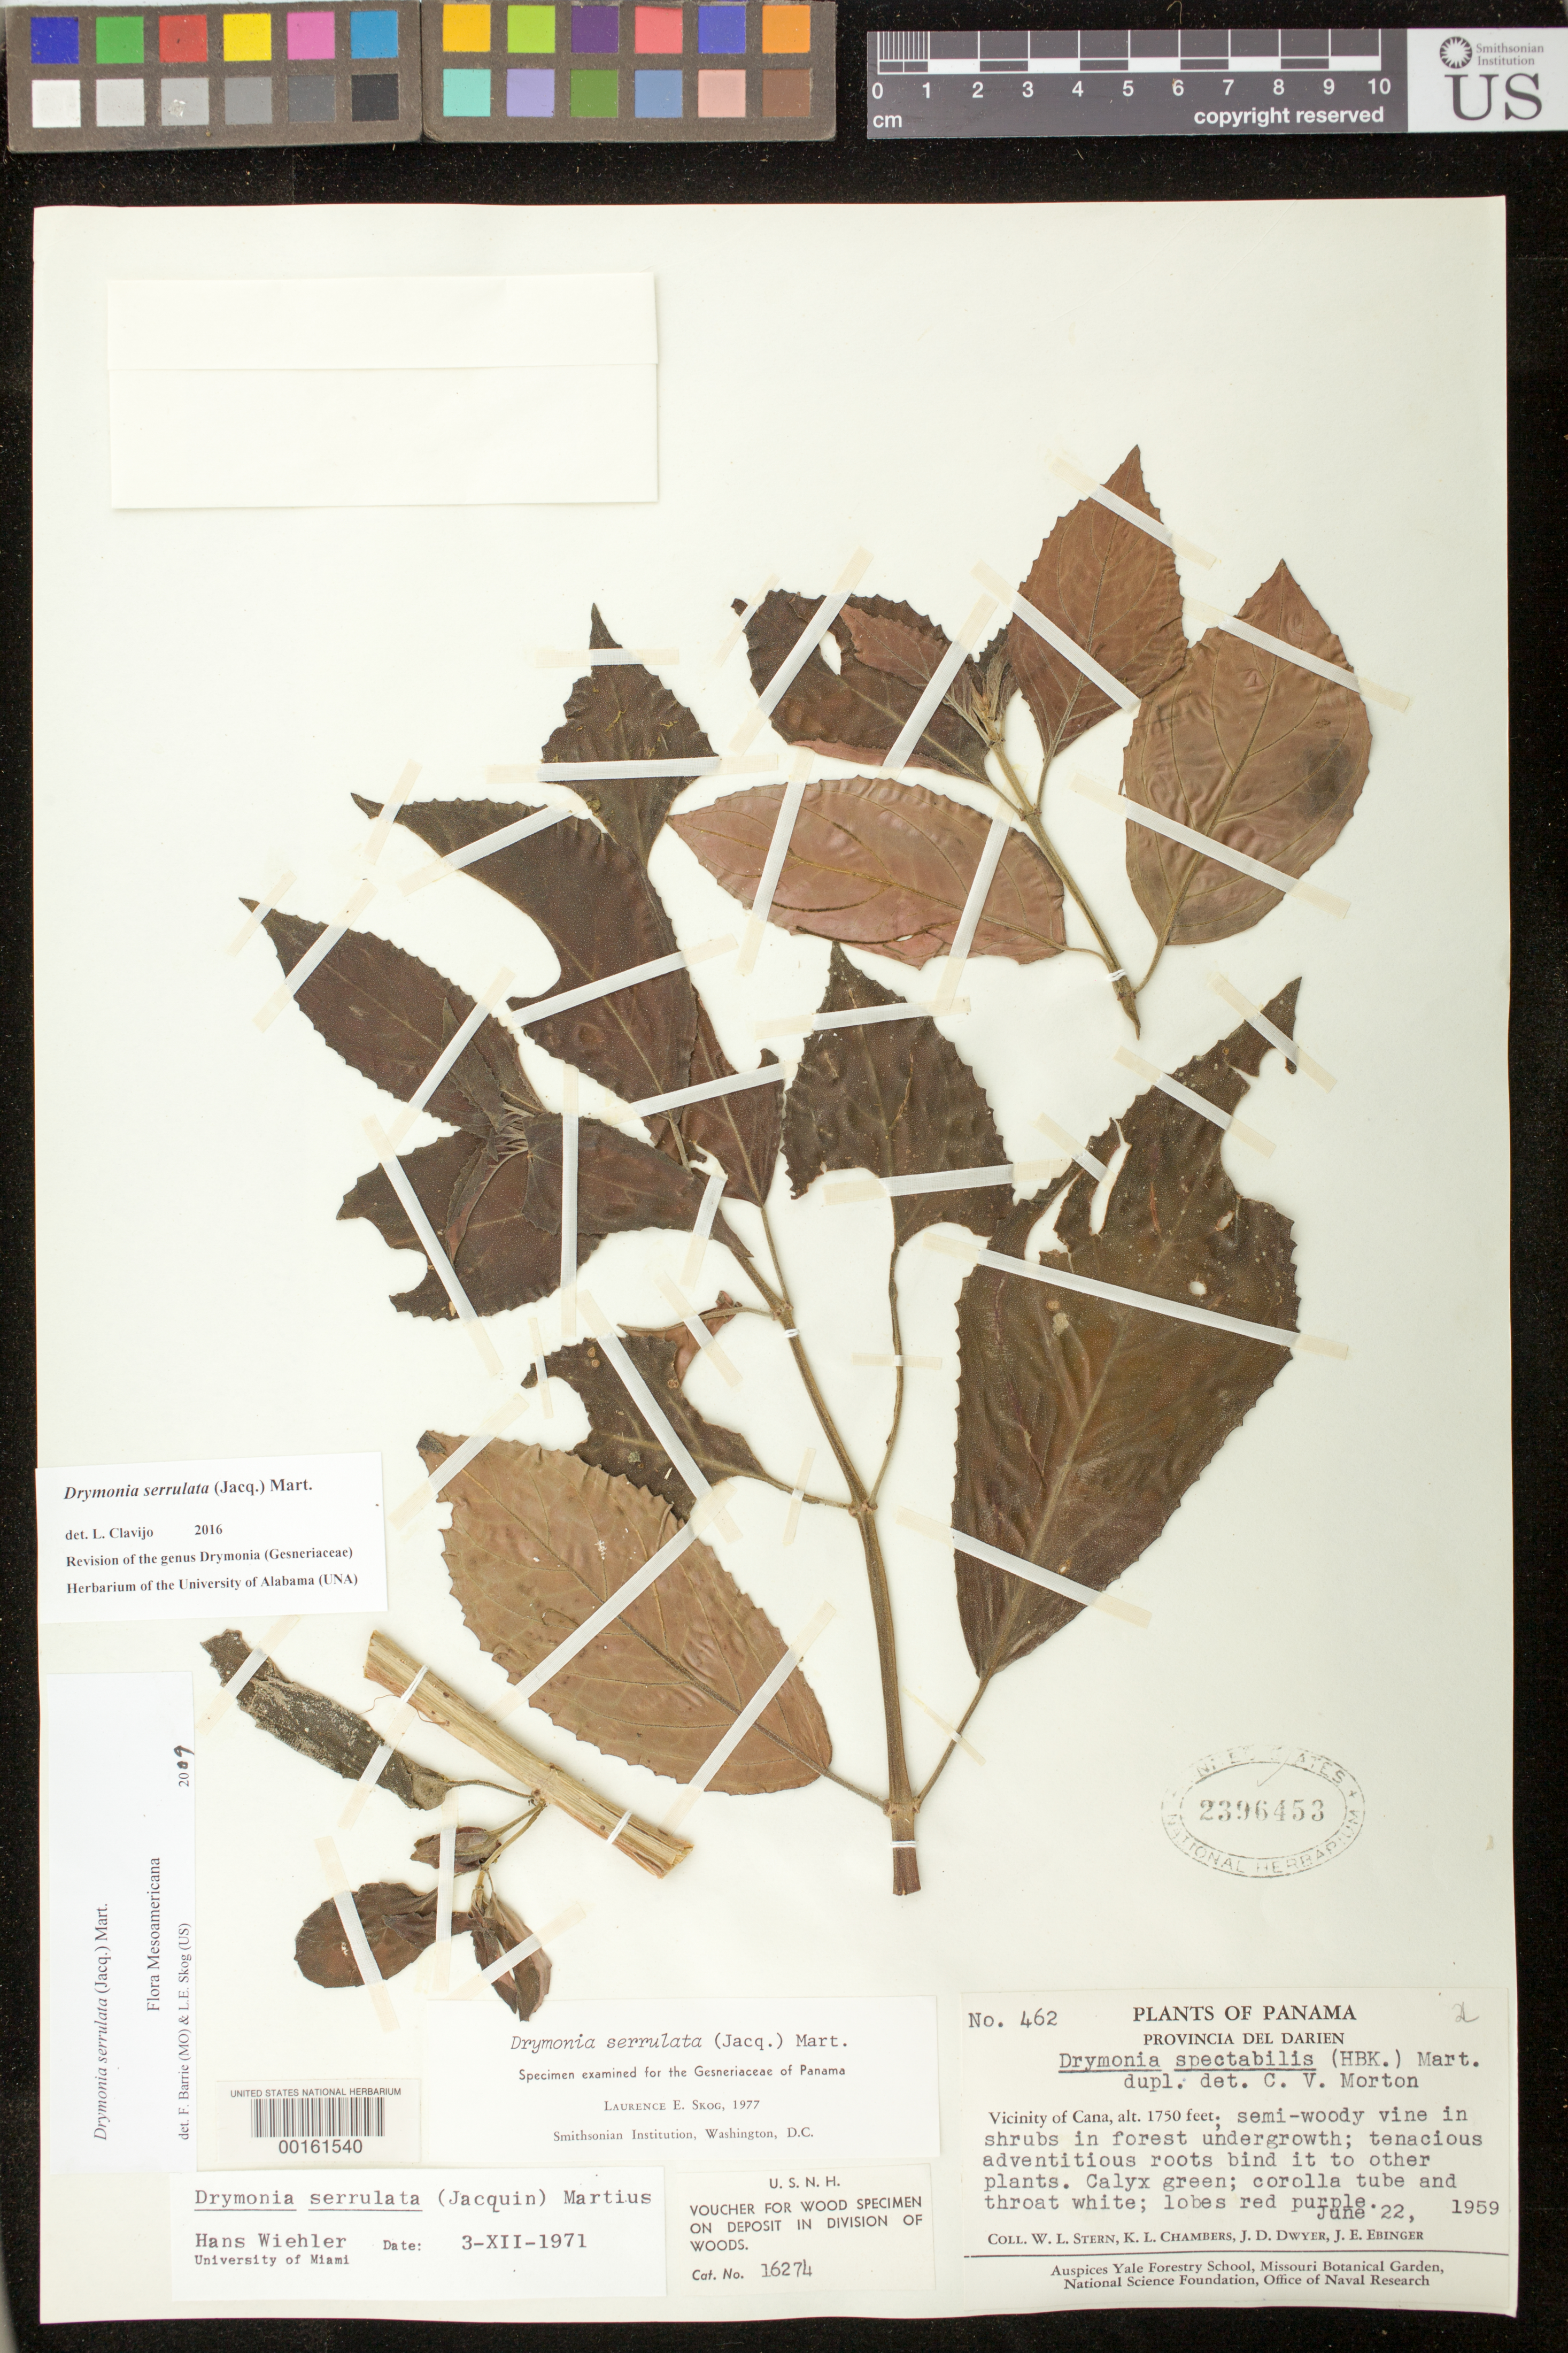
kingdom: Plantae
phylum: Tracheophyta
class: Magnoliopsida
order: Lamiales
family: Gesneriaceae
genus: Drymonia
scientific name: Drymonia serrulata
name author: (Jacq.) Mart.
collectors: W. L. Stern, K. L. Chambers, J. D. Dwyer & J. Ebinger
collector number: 462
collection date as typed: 22 Jun 1959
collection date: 1959-06-22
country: Panama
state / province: Darién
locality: Vicinity of Cana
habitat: in undergrowth of forest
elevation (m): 533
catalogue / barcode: US 2396453